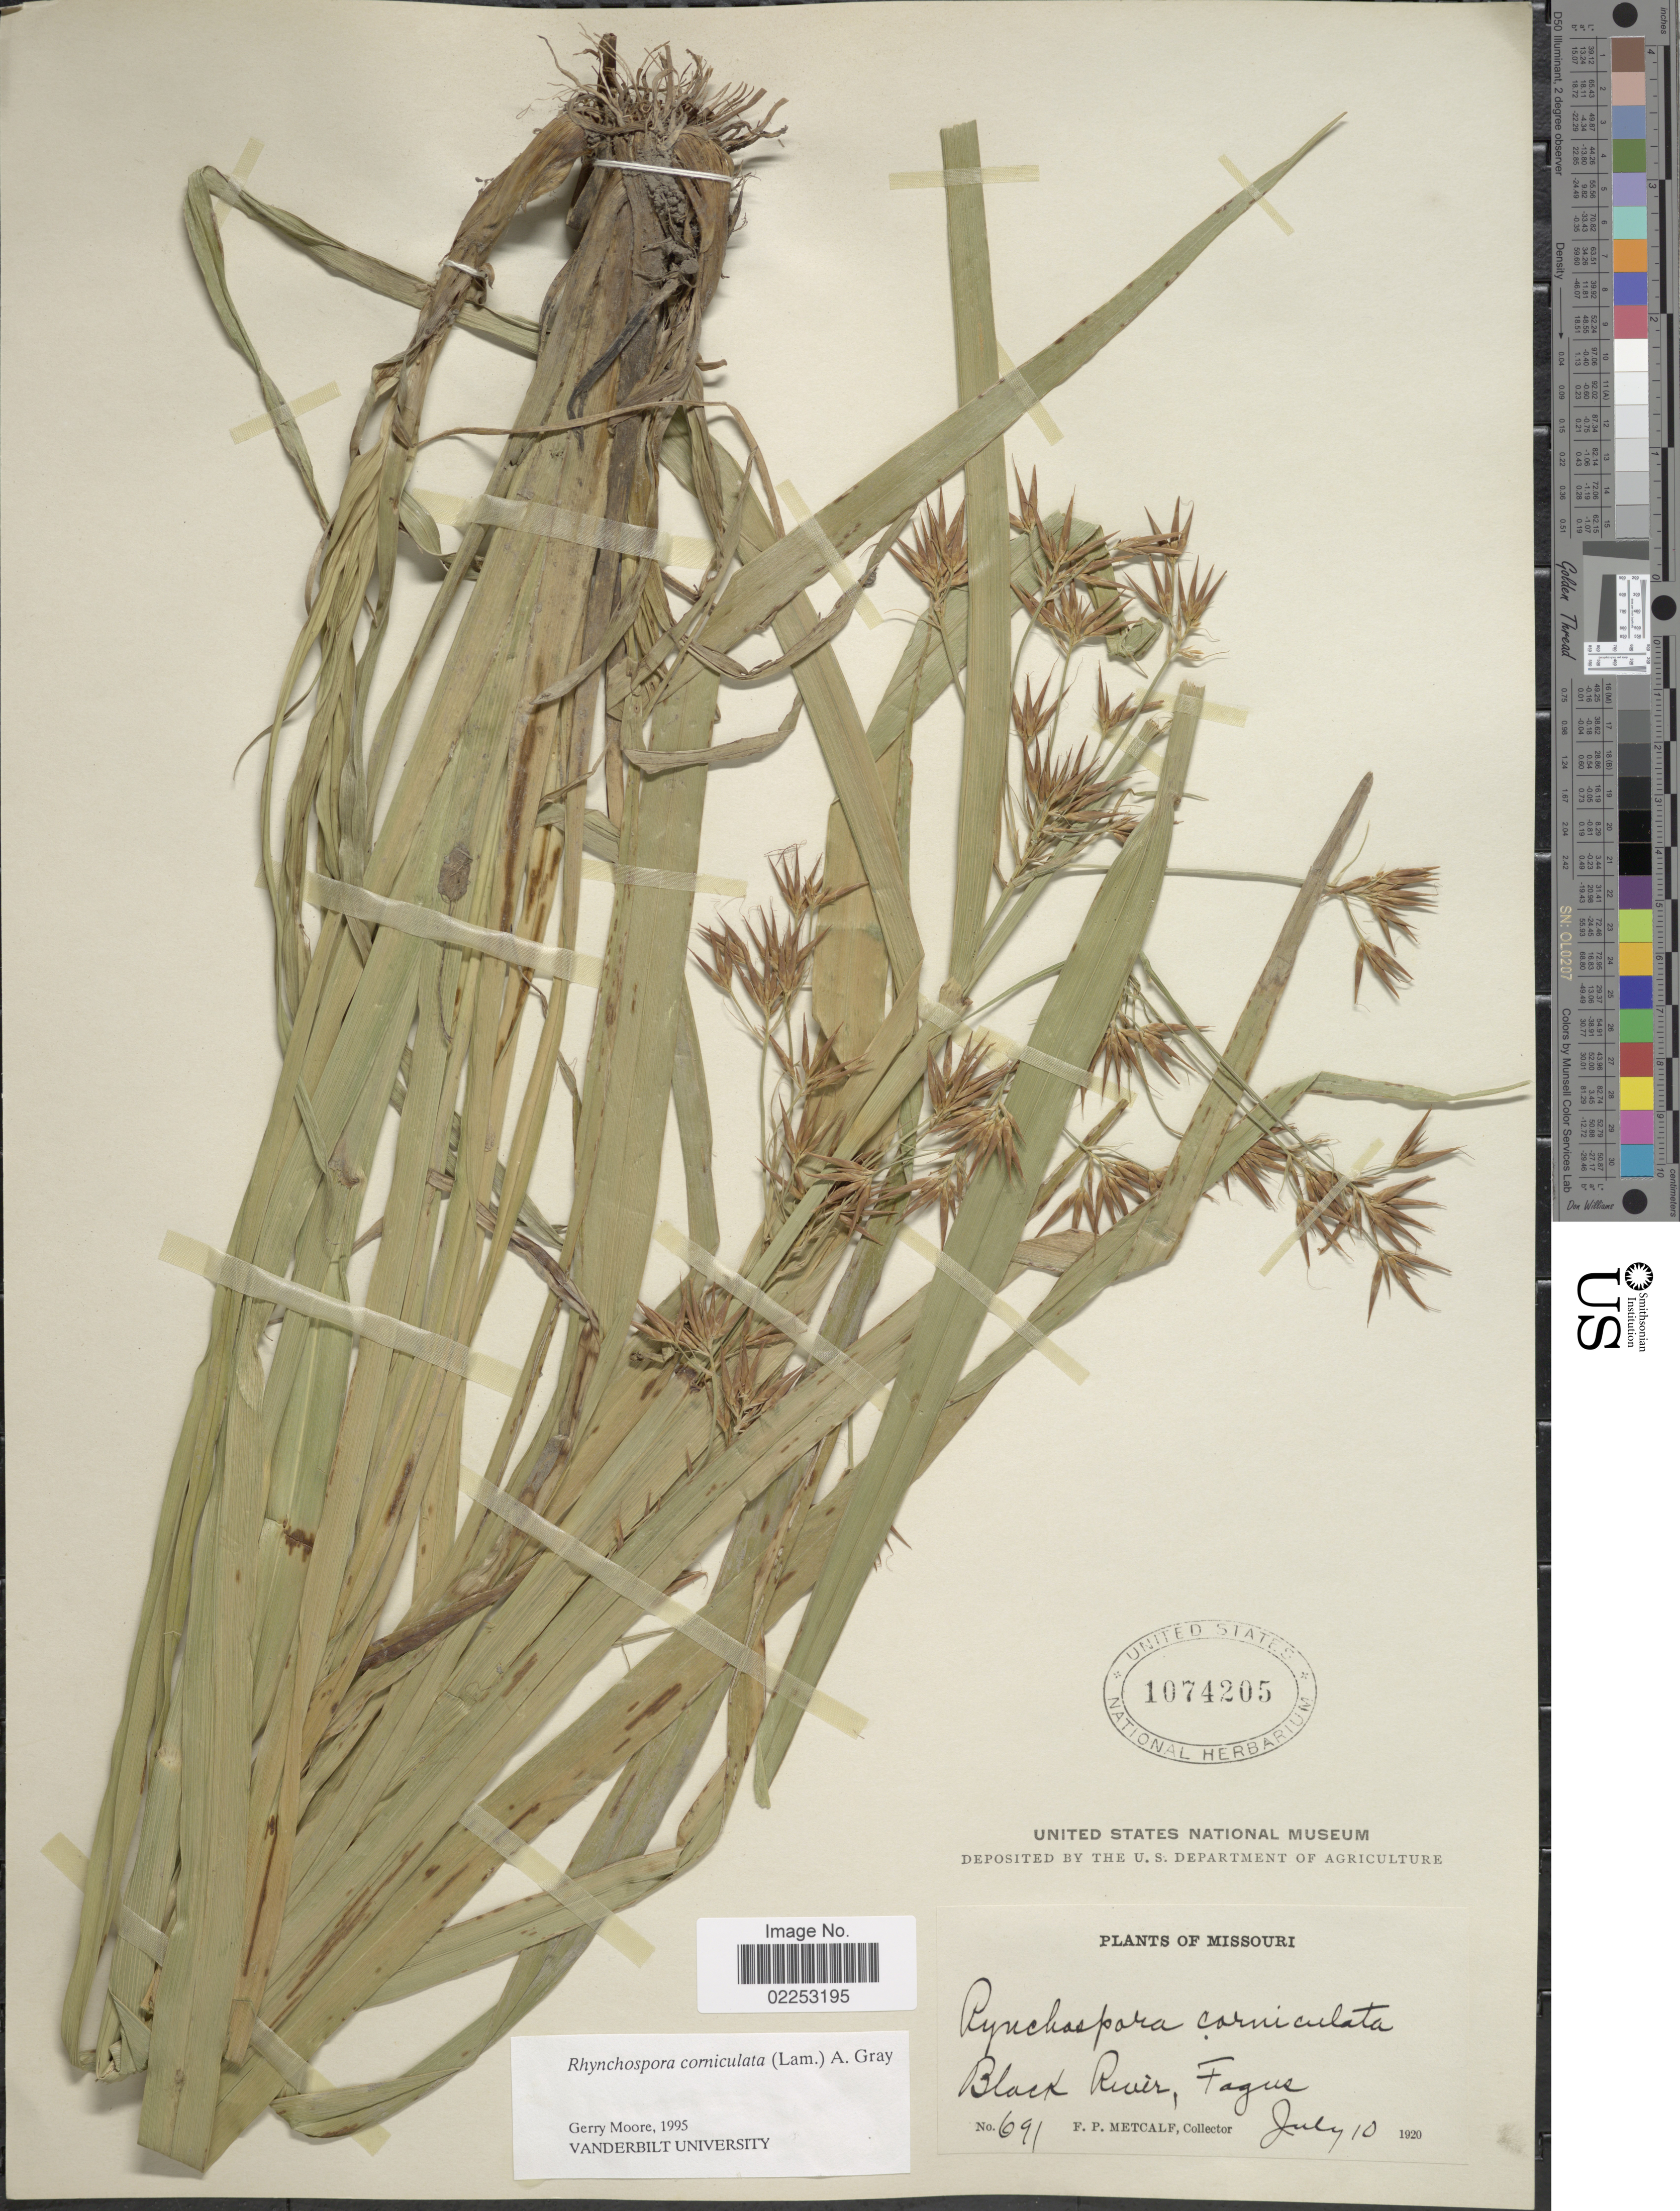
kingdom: Plantae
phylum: Tracheophyta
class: Liliopsida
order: Poales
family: Cyperaceae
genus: Rhynchospora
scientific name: Rhynchospora corniculata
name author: (Lam.) A. Gray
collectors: F. Metcalf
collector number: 691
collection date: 1920-07-10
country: United States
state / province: Missouri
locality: Black River, Fagus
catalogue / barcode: US 1074205